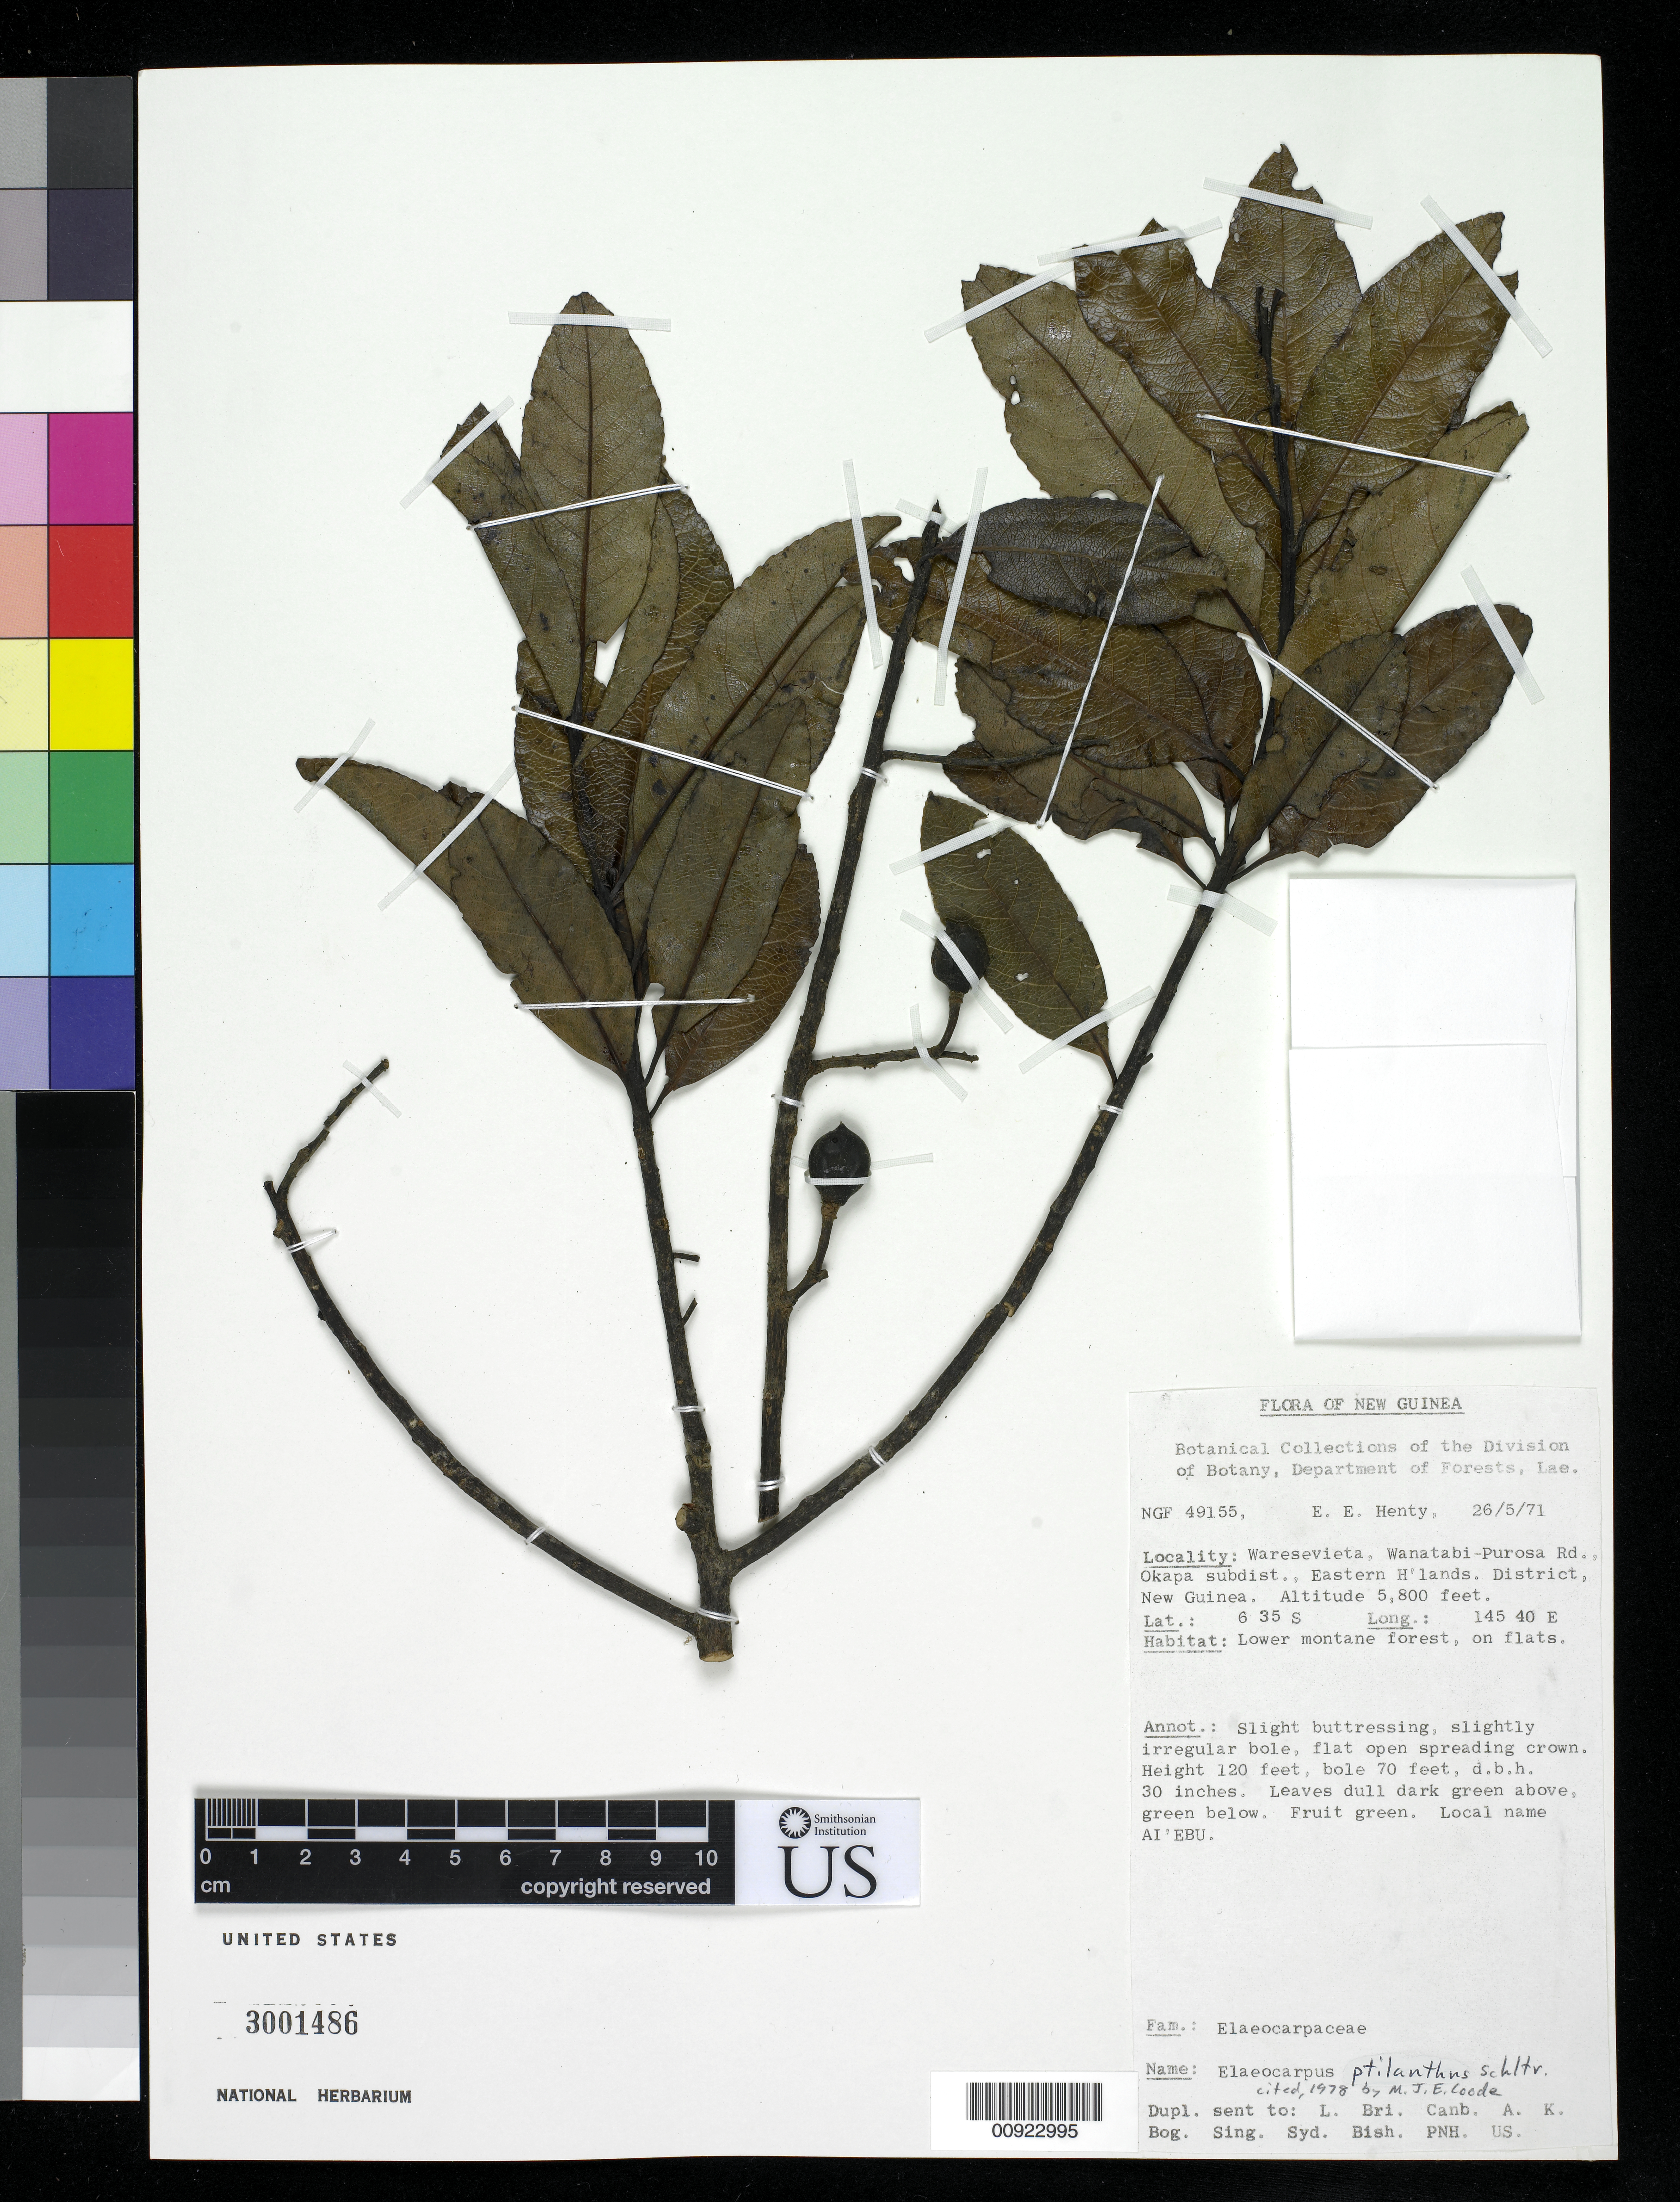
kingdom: Plantae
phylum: Tracheophyta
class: Magnoliopsida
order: Oxalidales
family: Elaeocarpaceae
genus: Elaeocarpus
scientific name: Elaeocarpus ptilanthus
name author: Schltr.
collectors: E. Henty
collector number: NGF 49155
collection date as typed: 26 May 1971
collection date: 1971-05-26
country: Papua New Guinea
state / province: Eastern Highlands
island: New Guinea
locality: Waresevieta, Wantabi-Purosa Rd., Okapa subdistrict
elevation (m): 1768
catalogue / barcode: US 3001486